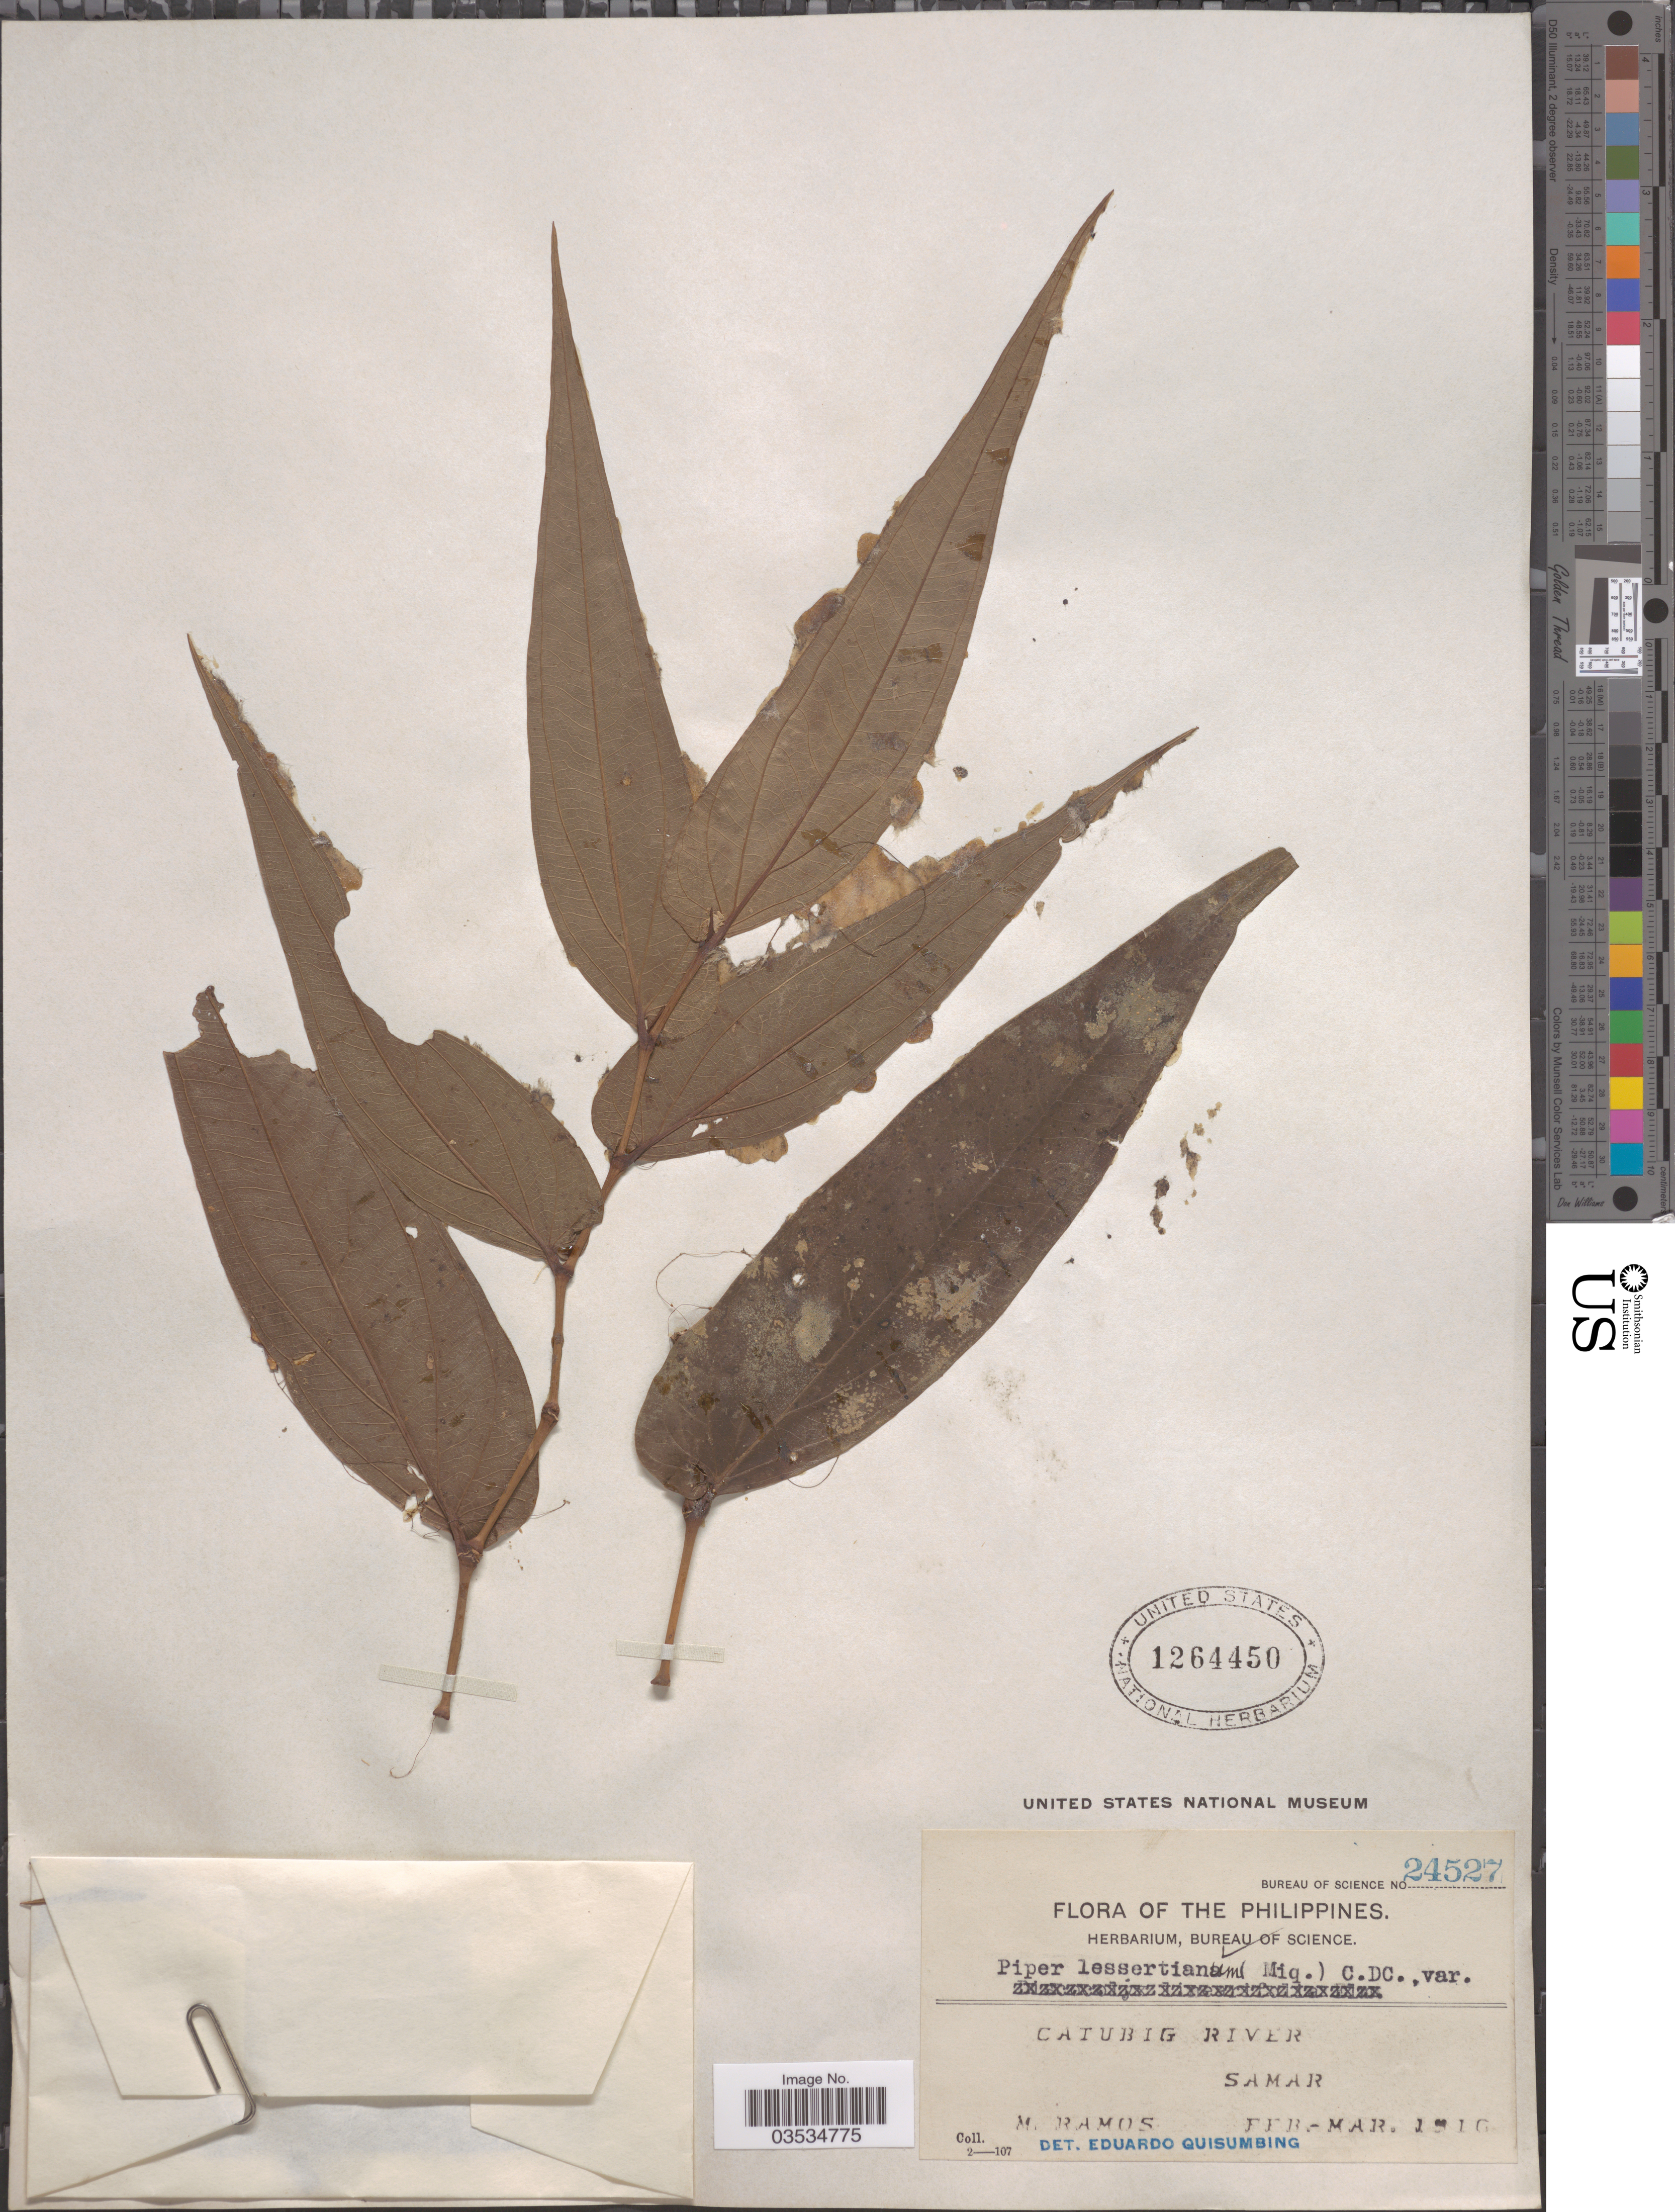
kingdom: Plantae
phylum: Tracheophyta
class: Magnoliopsida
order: Piperales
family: Piperaceae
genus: Piper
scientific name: Piper lessertianum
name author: C. DC.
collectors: M. Ramos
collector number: Bureau of Science 24527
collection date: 1910-02/1910-03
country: Philippines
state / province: Eastern Visayas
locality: Catubig River. Samar.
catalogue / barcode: US 1264450